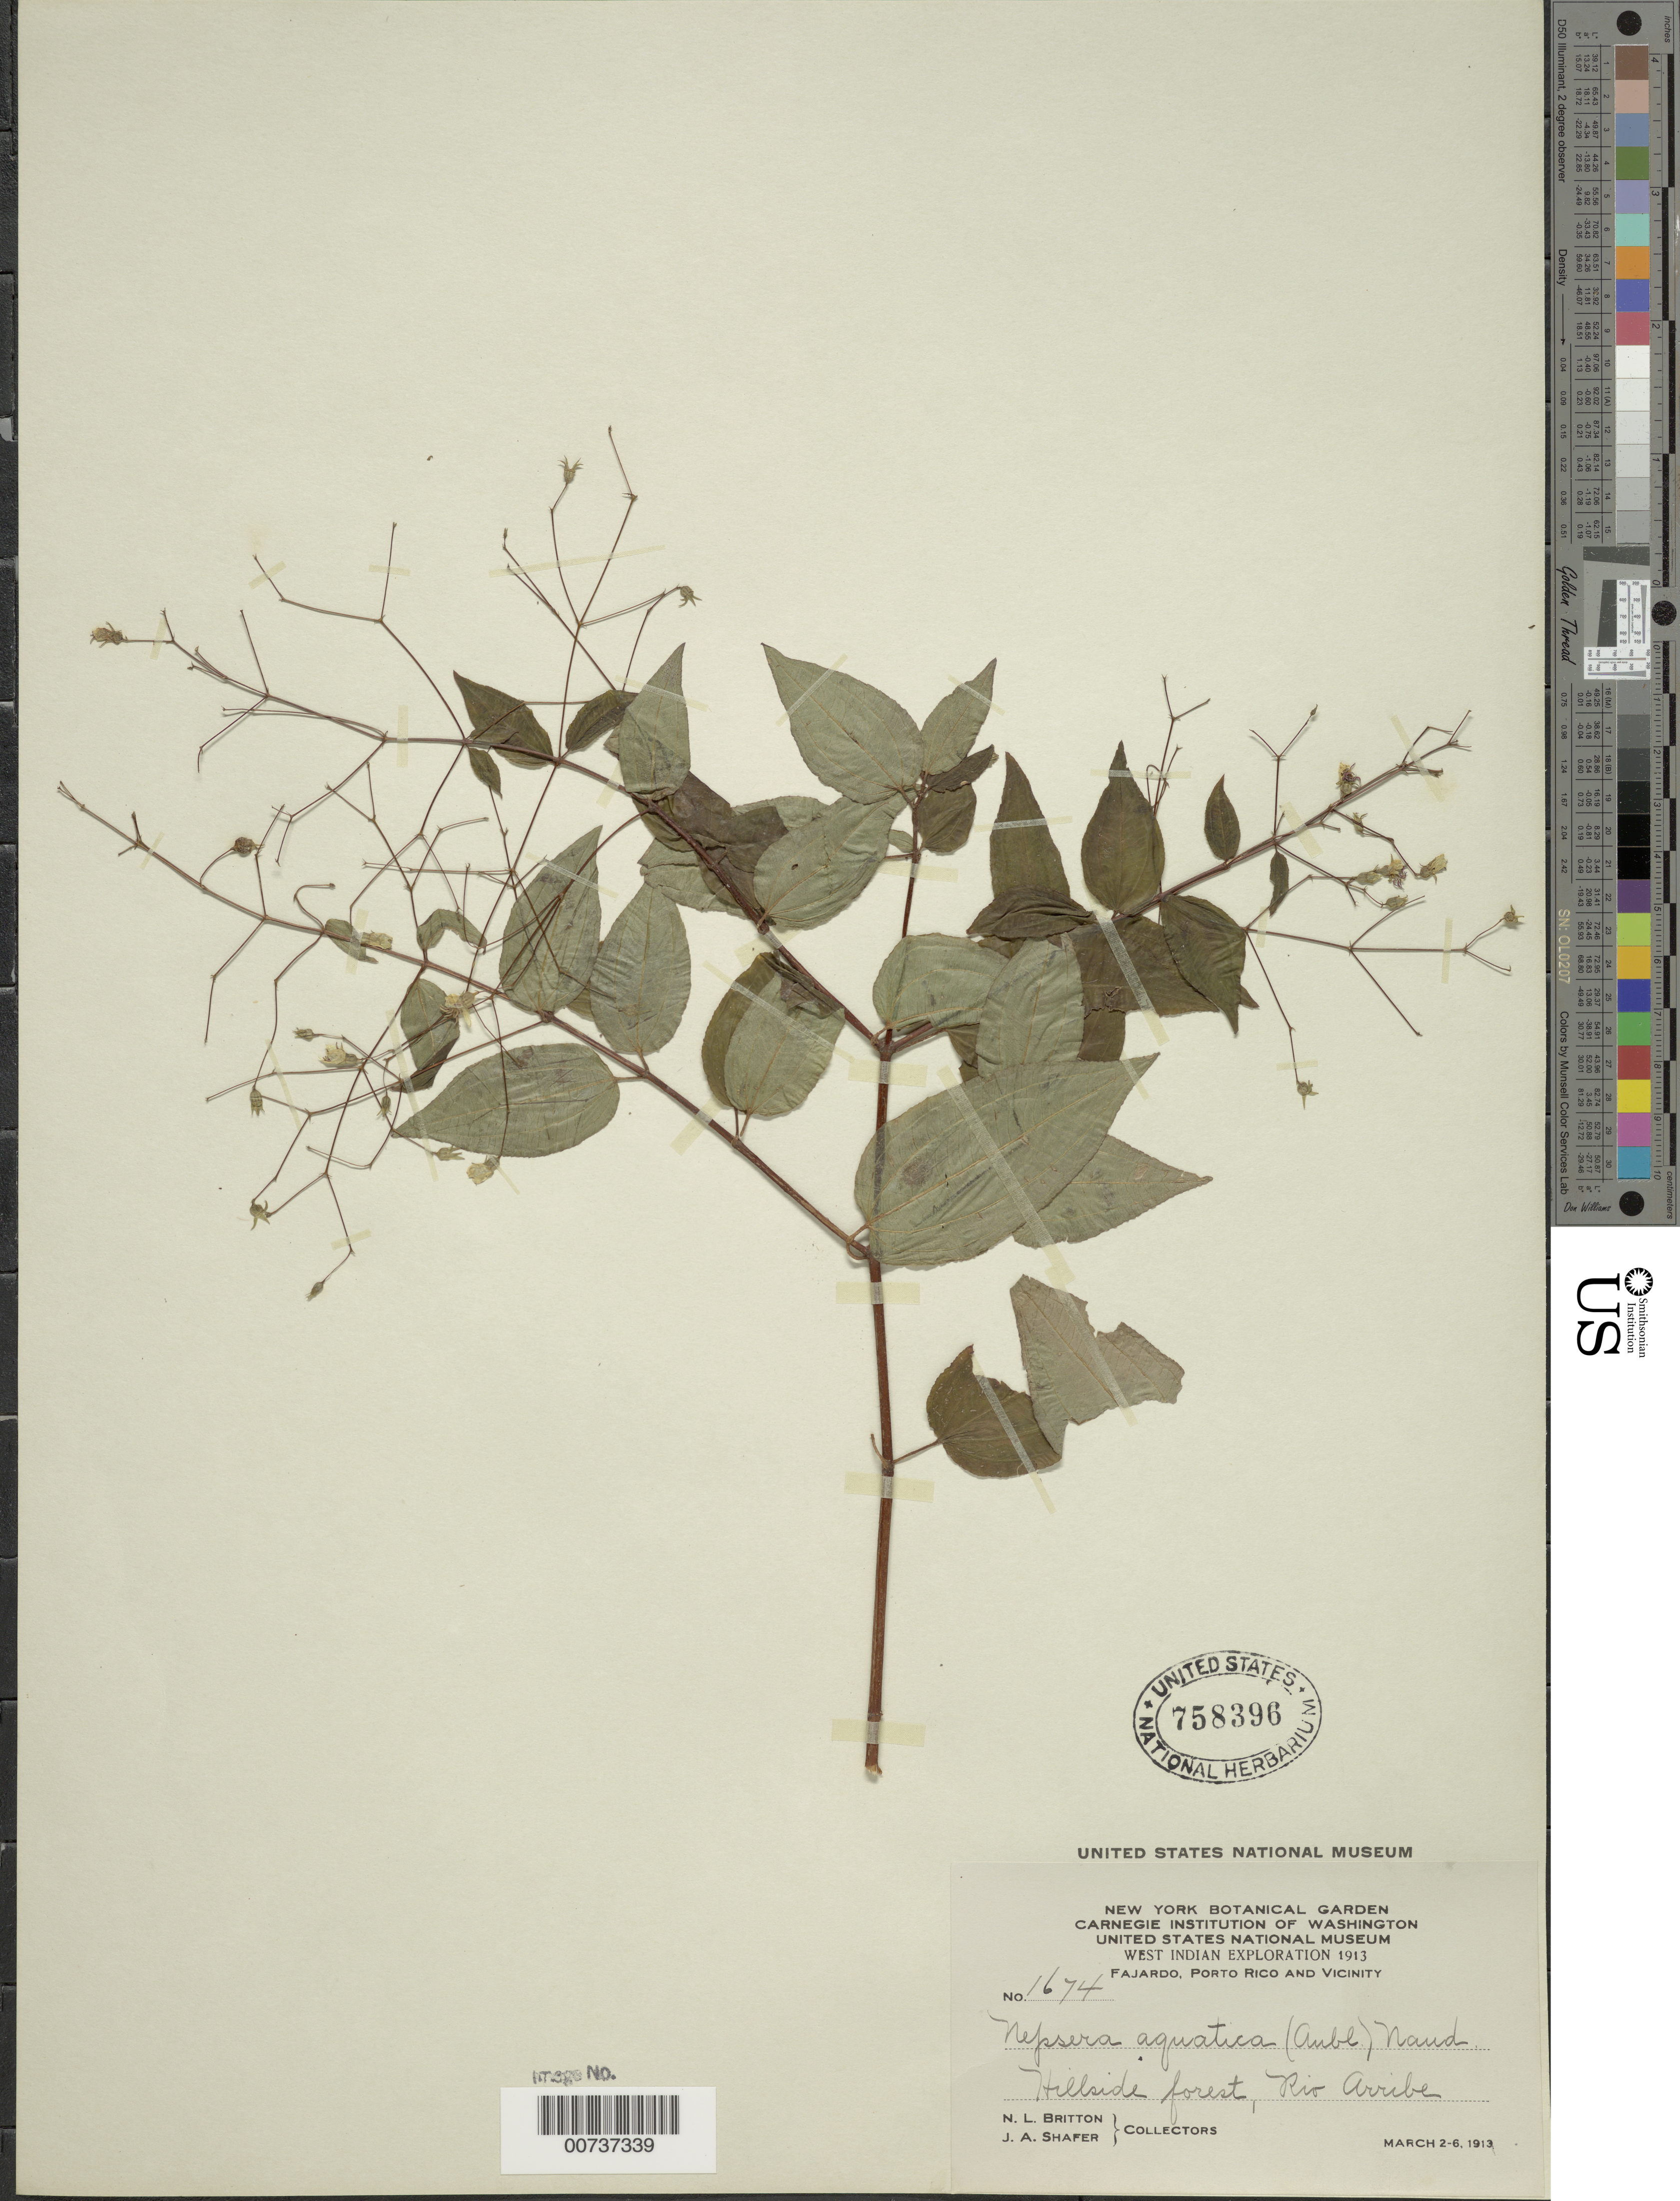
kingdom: Plantae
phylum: Tracheophyta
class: Magnoliopsida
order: Myrtales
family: Melastomataceae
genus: Nepsera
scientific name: Nepsera aquatica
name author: (Aubl.) Naudin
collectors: N. Britton & J. A. Shafer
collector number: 1674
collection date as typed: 02 Mar 1913 to 06 Mar 1913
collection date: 1913-03-02/1913-03-06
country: Puerto Rico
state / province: Fajardo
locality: Fajarbo, Río Arriba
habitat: Hillside forest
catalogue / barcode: US 758396